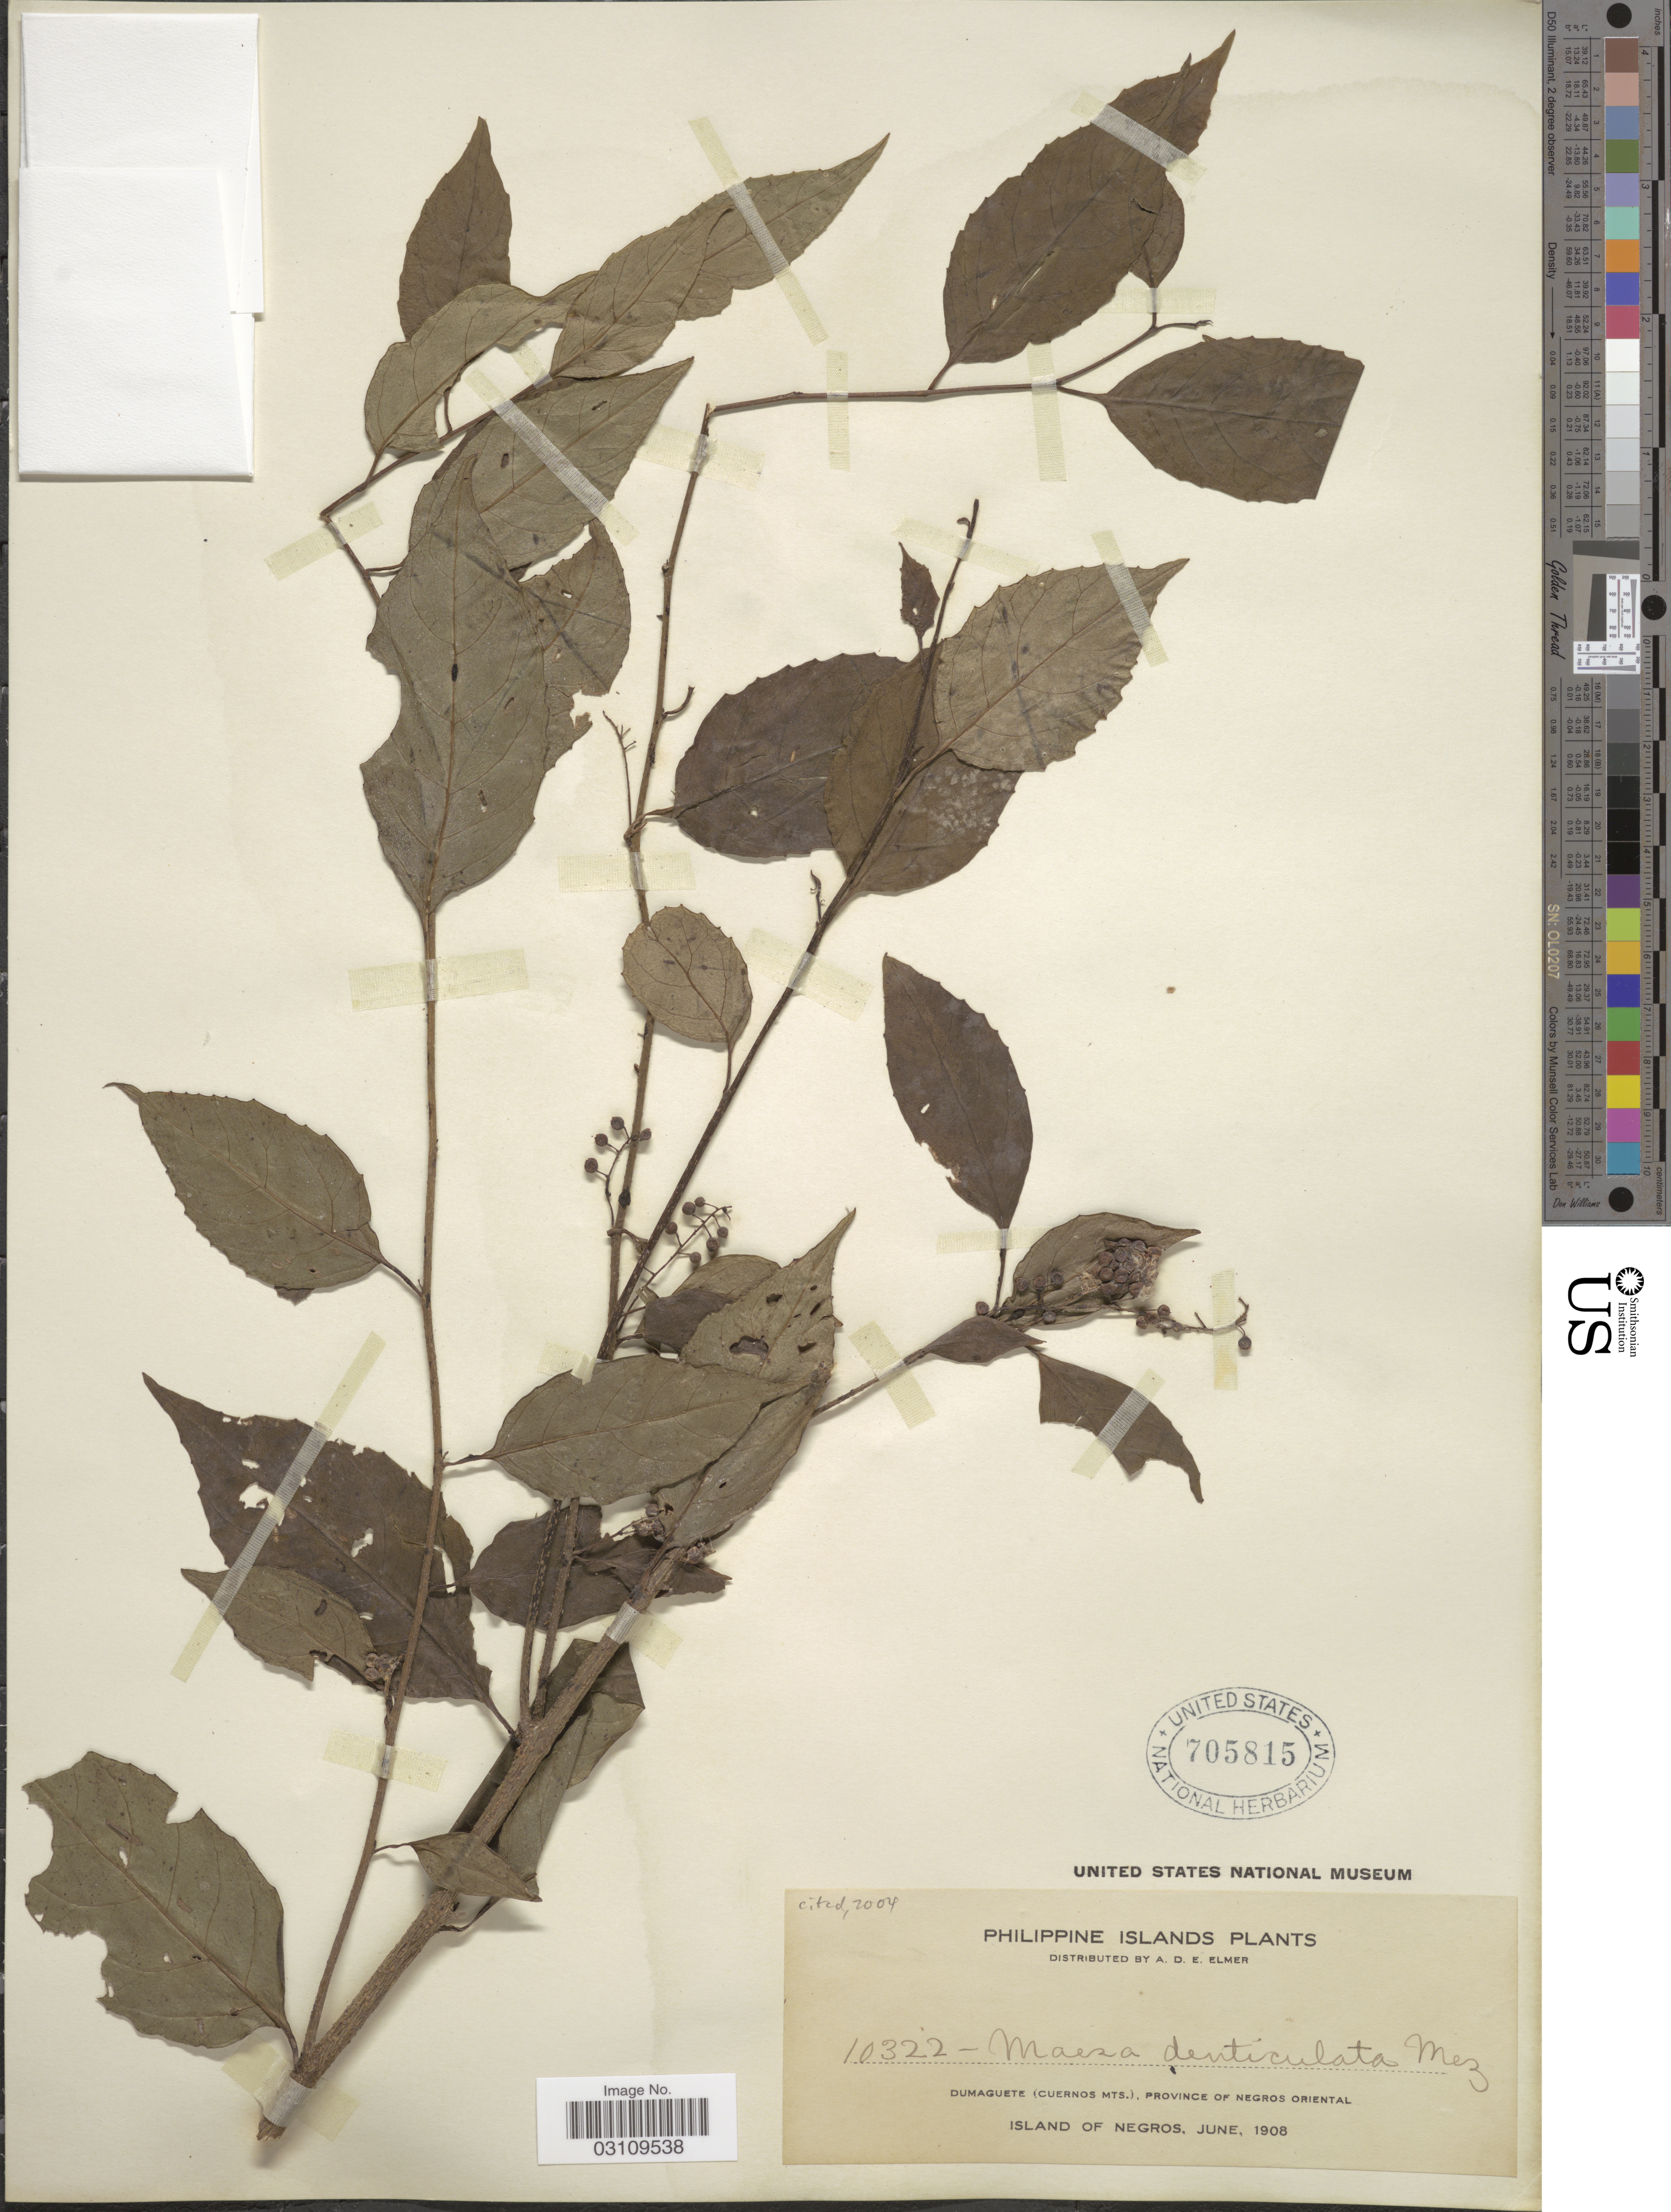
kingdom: Plantae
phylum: Tracheophyta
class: Magnoliopsida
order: Ericales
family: Primulaceae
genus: Maesa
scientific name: Maesa denticulata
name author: Mez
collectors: A. D. E. Elmer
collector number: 10322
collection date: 1908-06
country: Philippines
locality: Dumaguete (Cuernos Mts.), Province of Negros Oriental, Island of Negros.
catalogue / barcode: US 705815